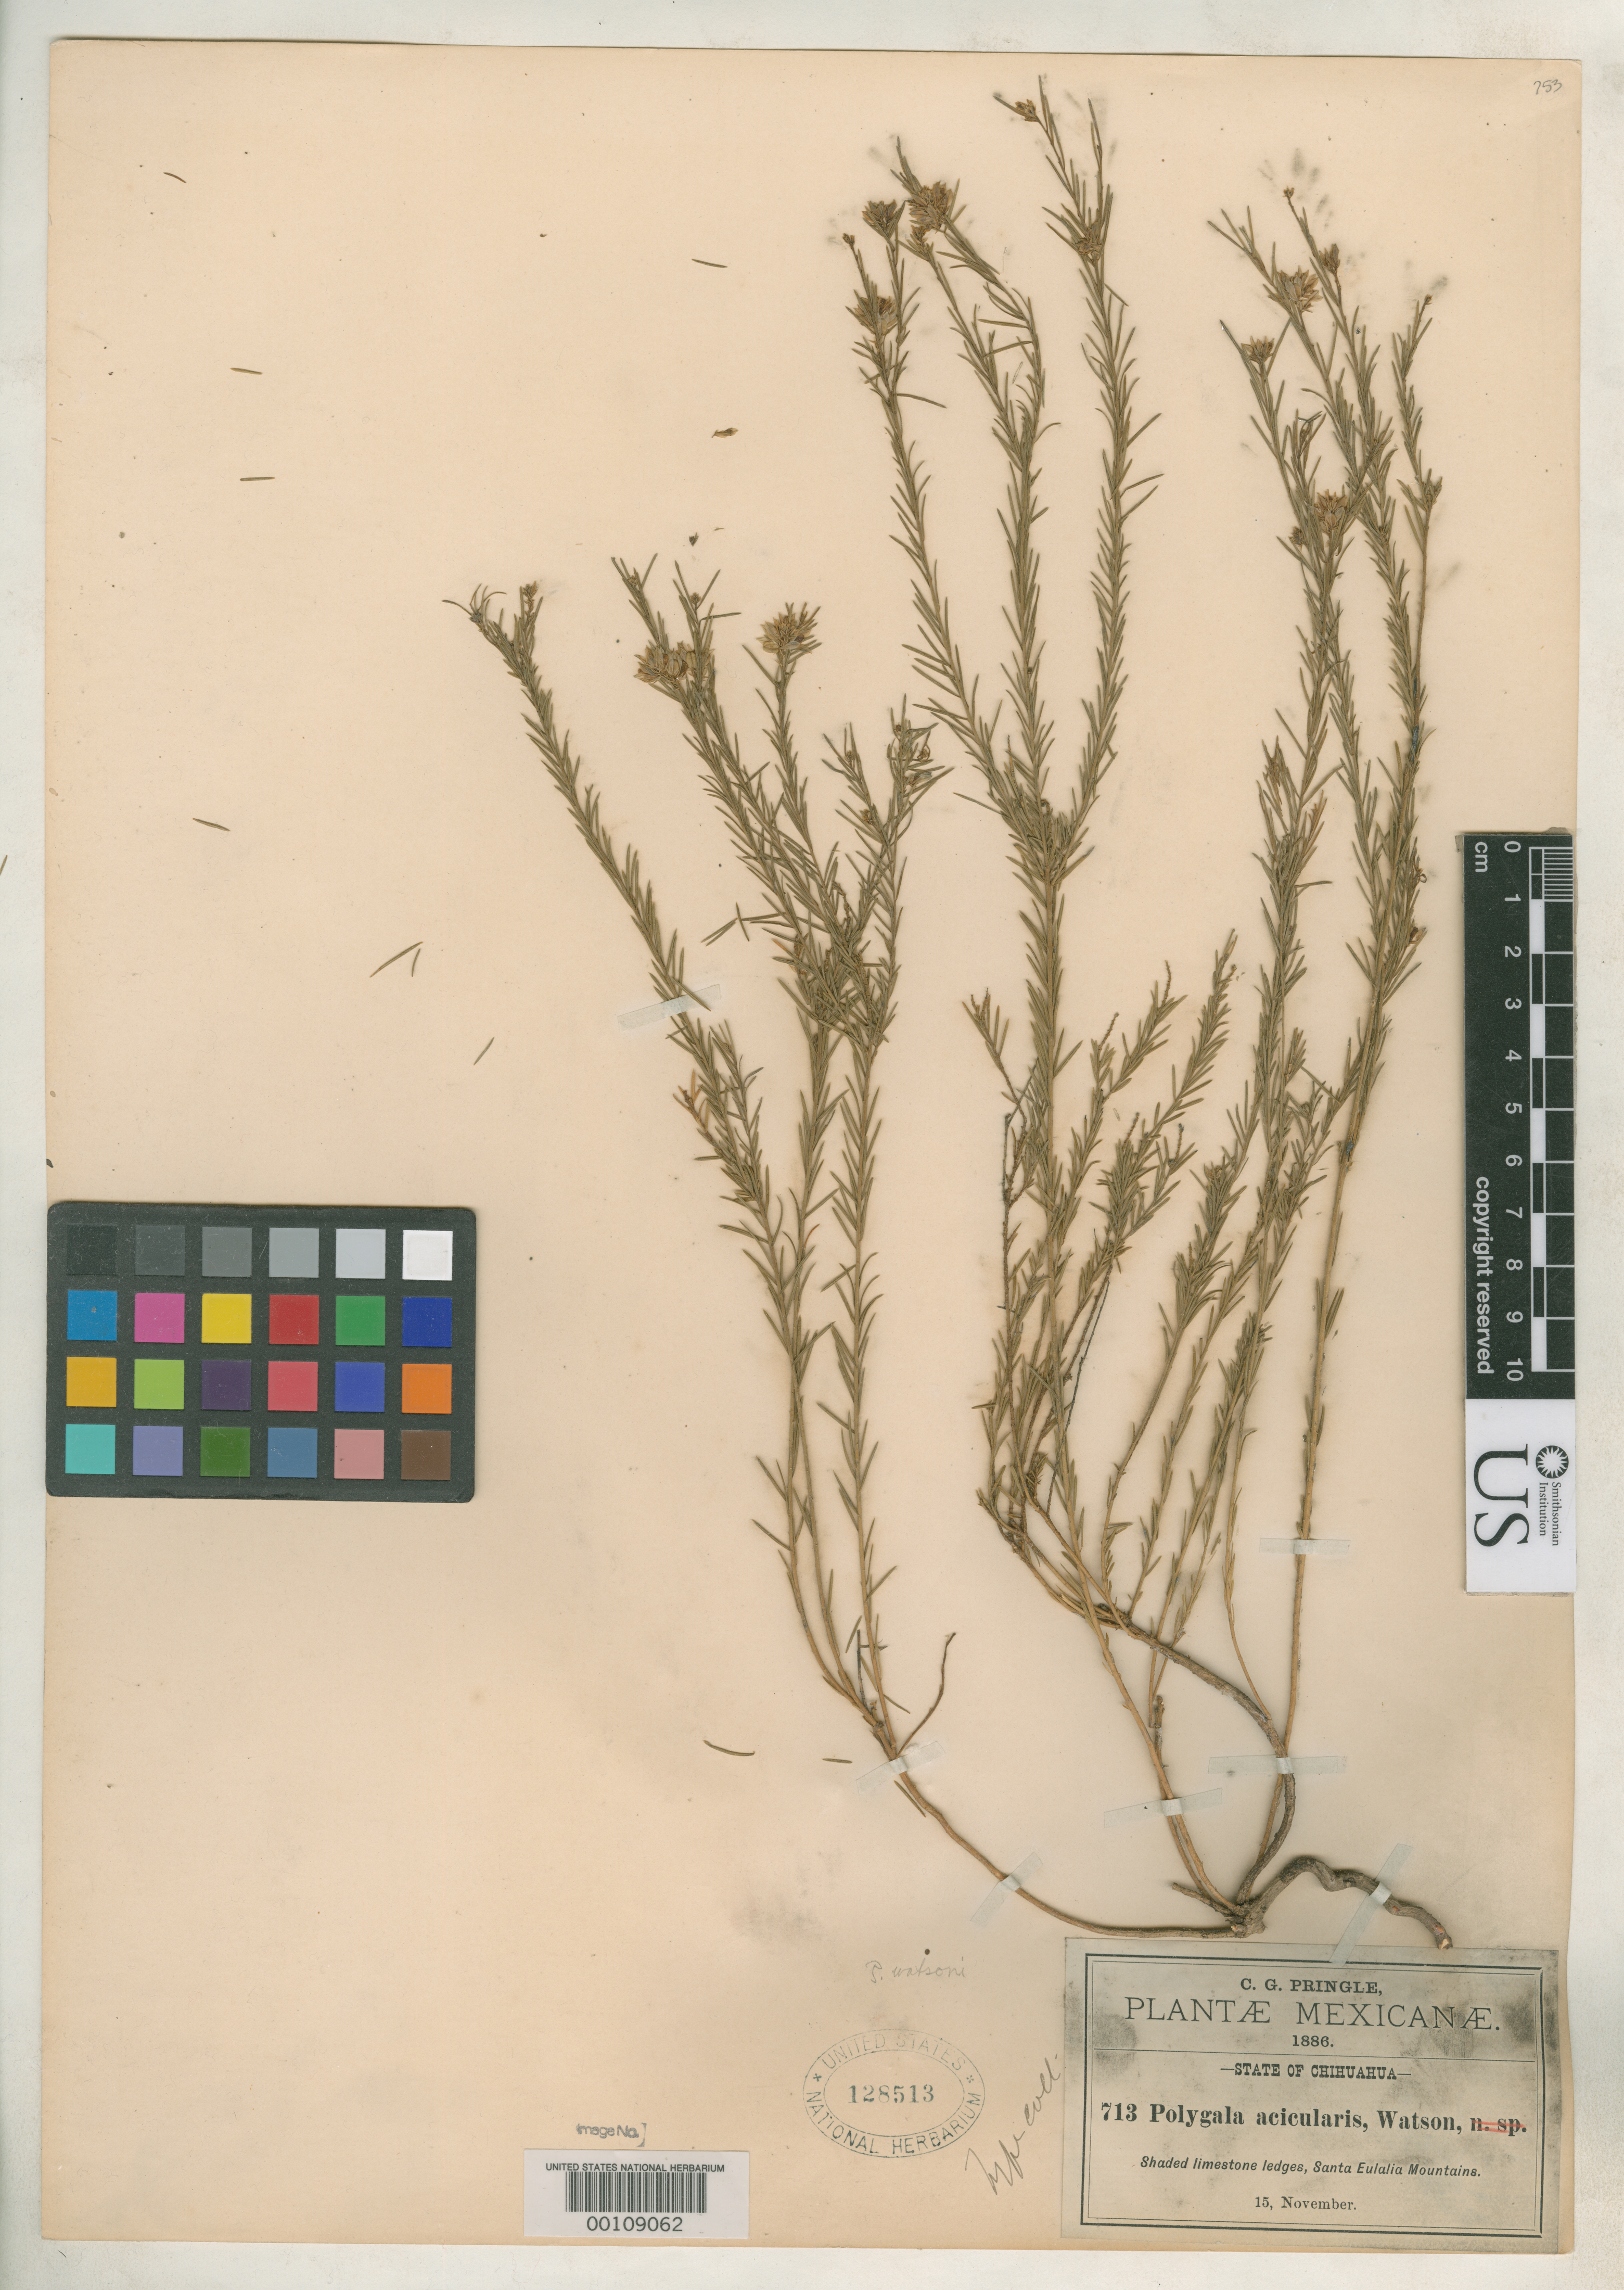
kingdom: Plantae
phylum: Tracheophyta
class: Magnoliopsida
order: Fabales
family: Polygalaceae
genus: Polygala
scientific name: Polygala watsonii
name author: Chodat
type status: Type Collection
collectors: C. G. Pringle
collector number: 713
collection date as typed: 15 Nov 1886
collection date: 1886-11-15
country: Mexico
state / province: Chihuahua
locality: Santa Eulalia Mountains.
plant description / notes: See also Polygala acicularis S. Watson (nom. illeg., non Oliv.) for which this is apparently a nom. nov. but the protologue cites only Pringle 713, rather than Pringle 223 (the type of P. acicularis S. Wats.). If this name is a nom. nov. for Polygala acicularis S. Watson, then Pringle 713 cannot be its type (as the type would be the same as that of the replaced name).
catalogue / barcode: US 128513